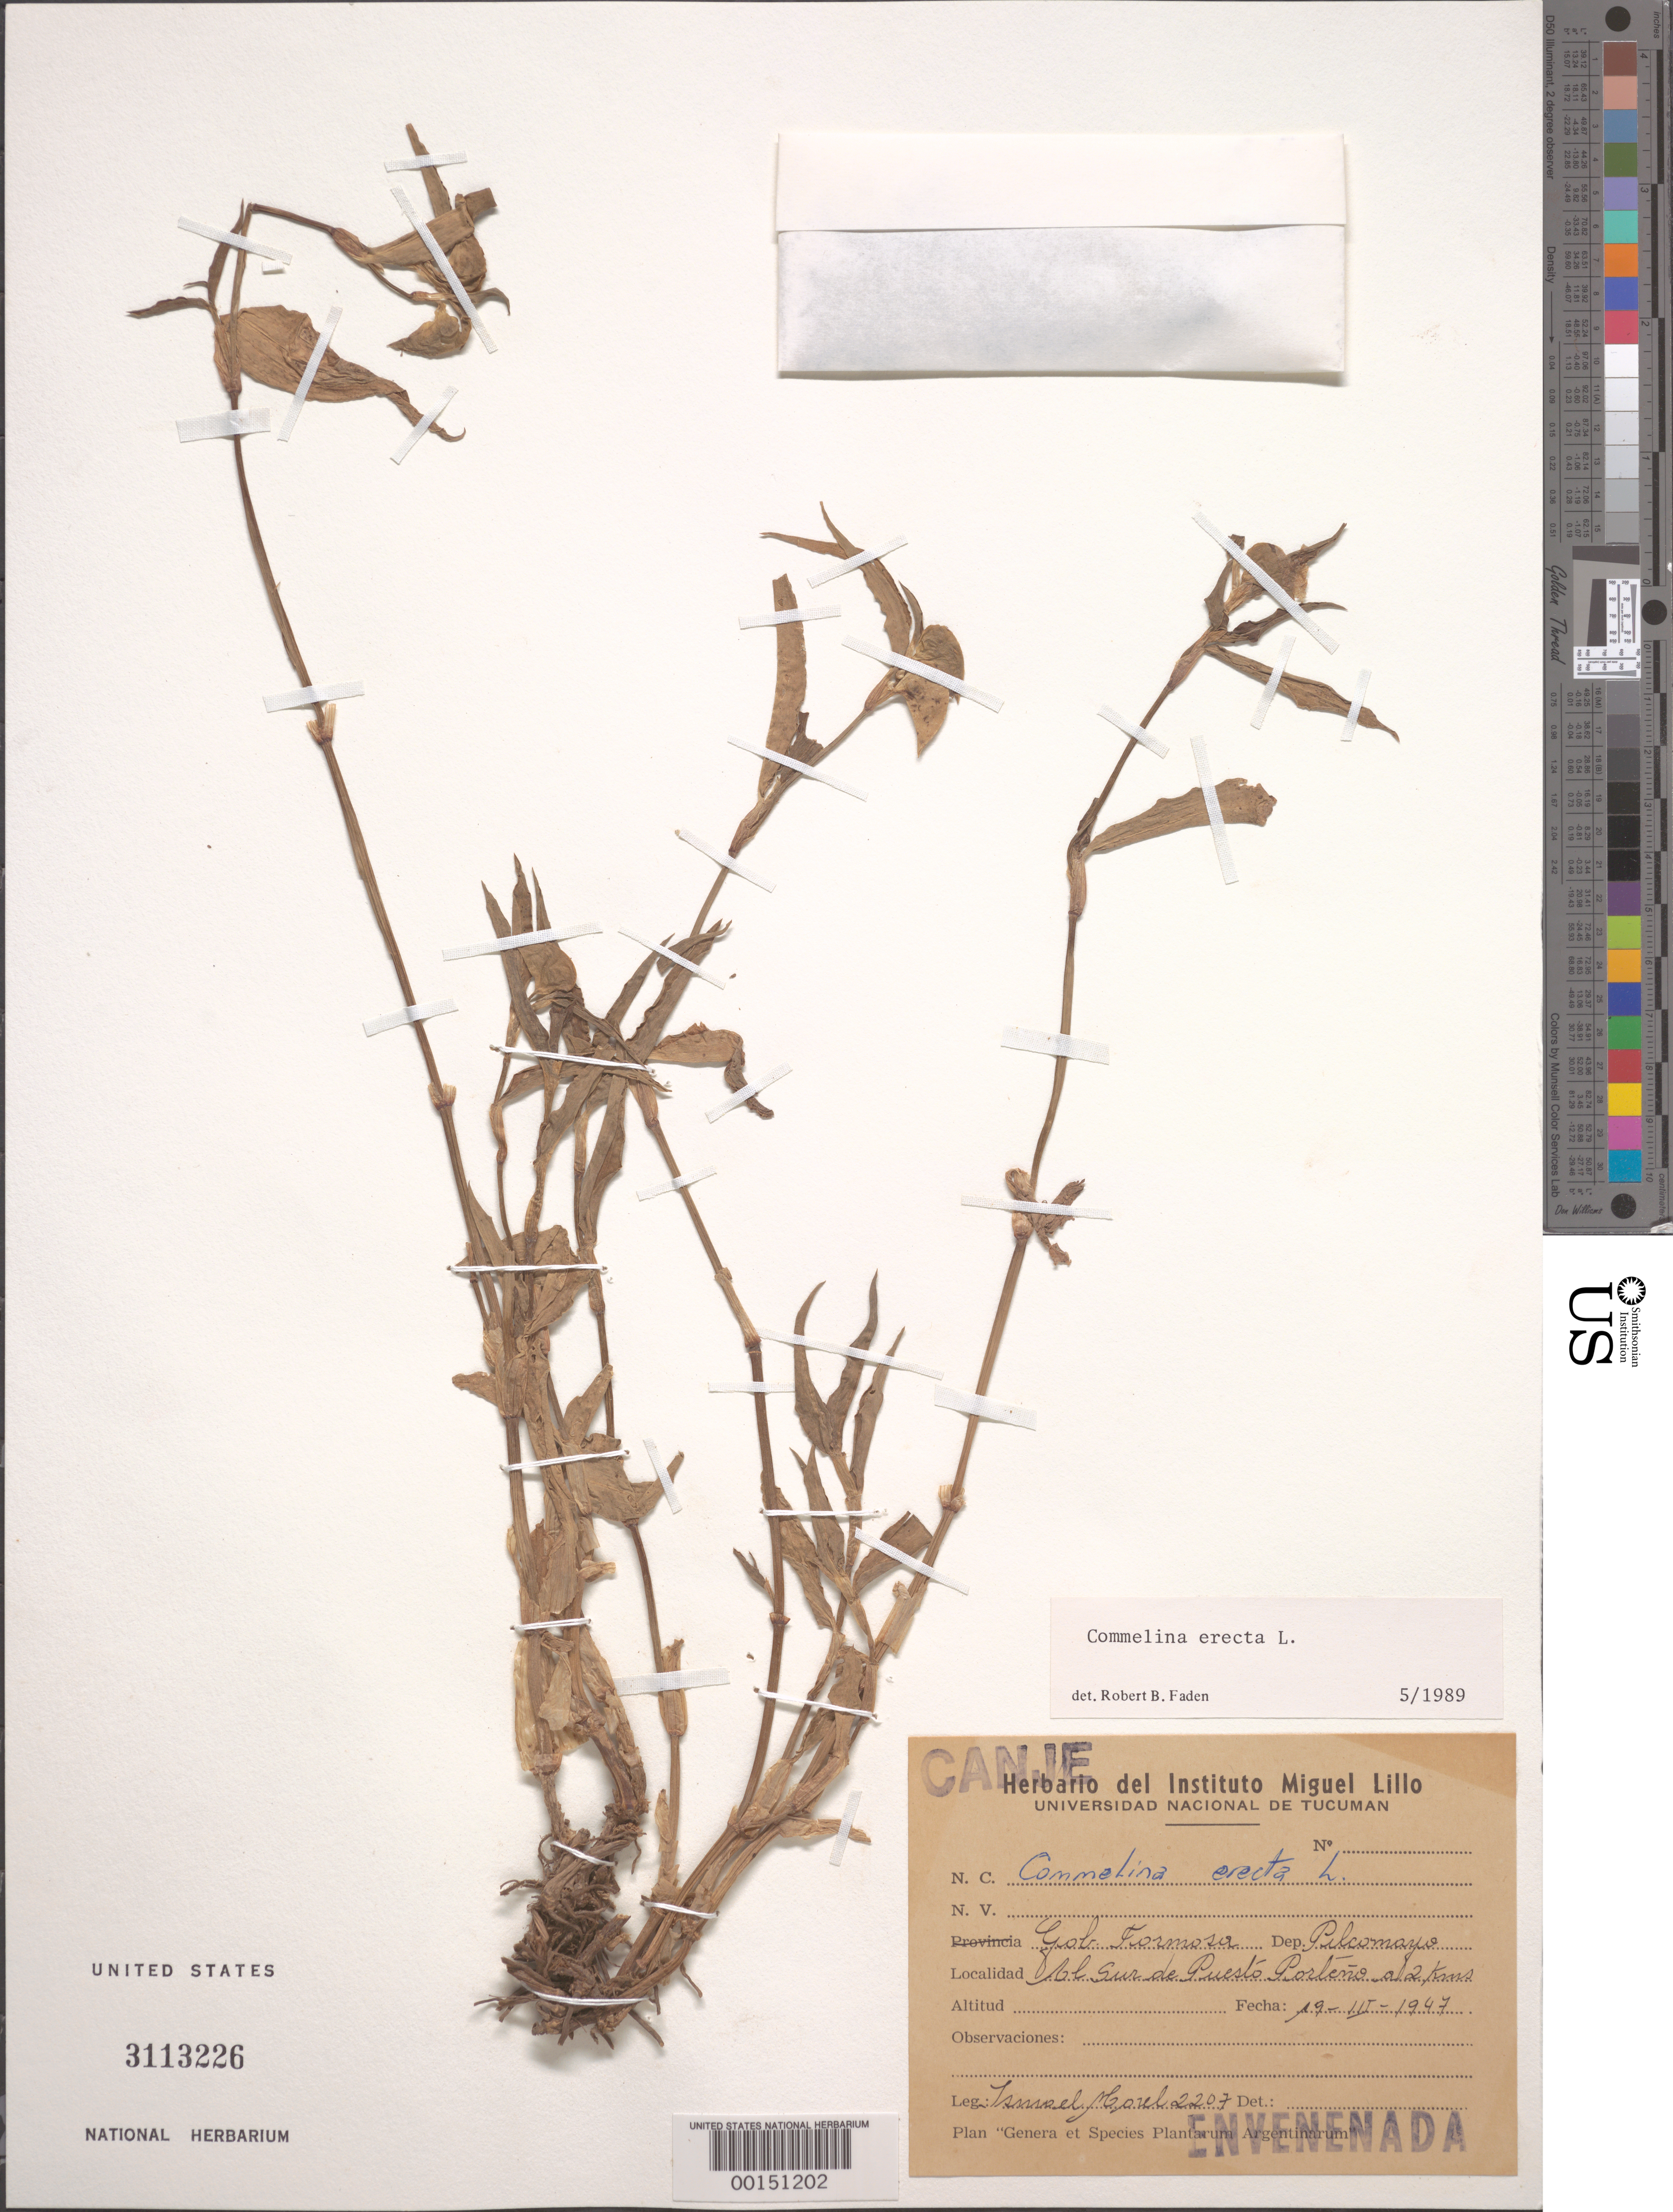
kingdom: Plantae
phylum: Tracheophyta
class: Liliopsida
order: Commelinales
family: Commelinaceae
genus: Commelina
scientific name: Commelina erecta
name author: L.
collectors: I. Morel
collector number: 2207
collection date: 1947-03-19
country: Argentina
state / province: Formosa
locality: Gob. Formosa. Dep. Pilcomayo. Al Sur de Puesto Porteno a 2 Kms.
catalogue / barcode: US 3113226